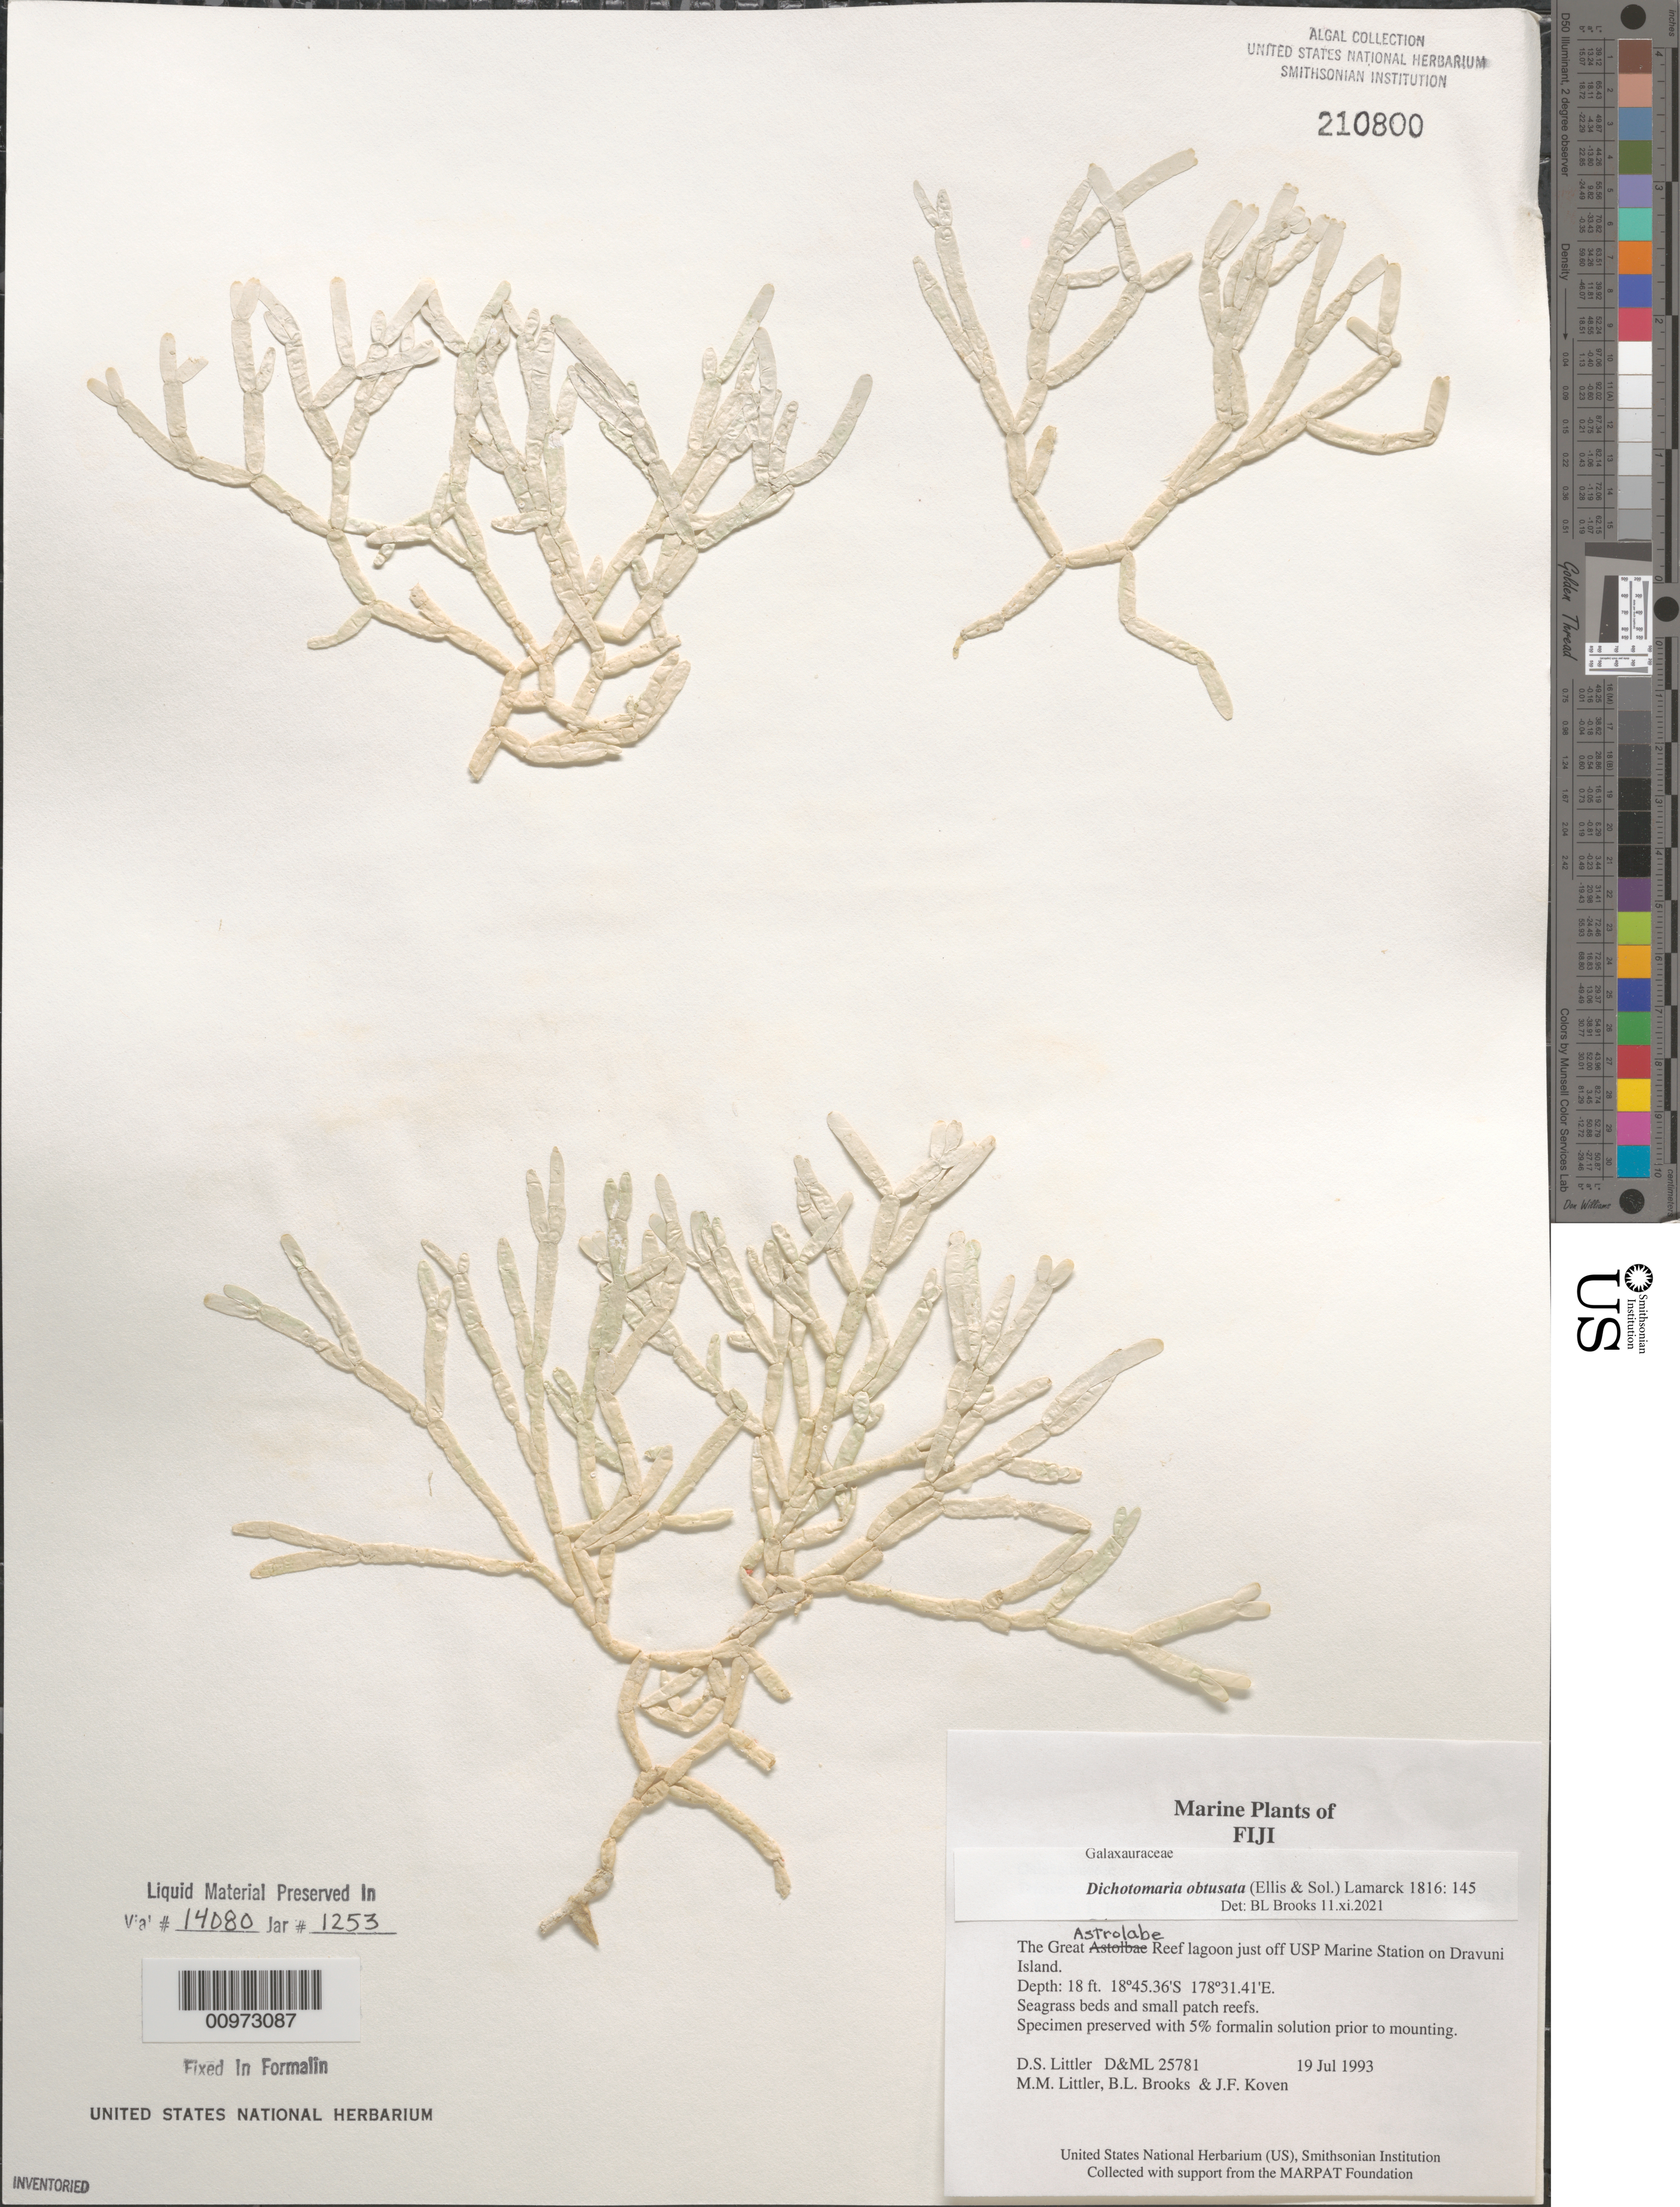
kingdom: Plantae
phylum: Rhodophyta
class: Florideophyceae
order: Nemaliales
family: Galaxauraceae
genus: Dichotomaria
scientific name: Dichotomaria obtusata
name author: (Ellis & Sol.) Lam.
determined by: Brooks, B. L., (BOT), Smithsonian Institution - National Museum of Natural History (UNITED STATES)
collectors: D. S. Littler, M. M. Littler, B. Brooks & J. Koven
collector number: D&ML 25781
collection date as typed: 19 Jul 1993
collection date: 1993-07-19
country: Fiji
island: Dravuni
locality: Great Astrolabe Reef lagoon just off USP Marine Station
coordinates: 18 45.36'S, 178 31.41'E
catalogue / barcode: US 210800